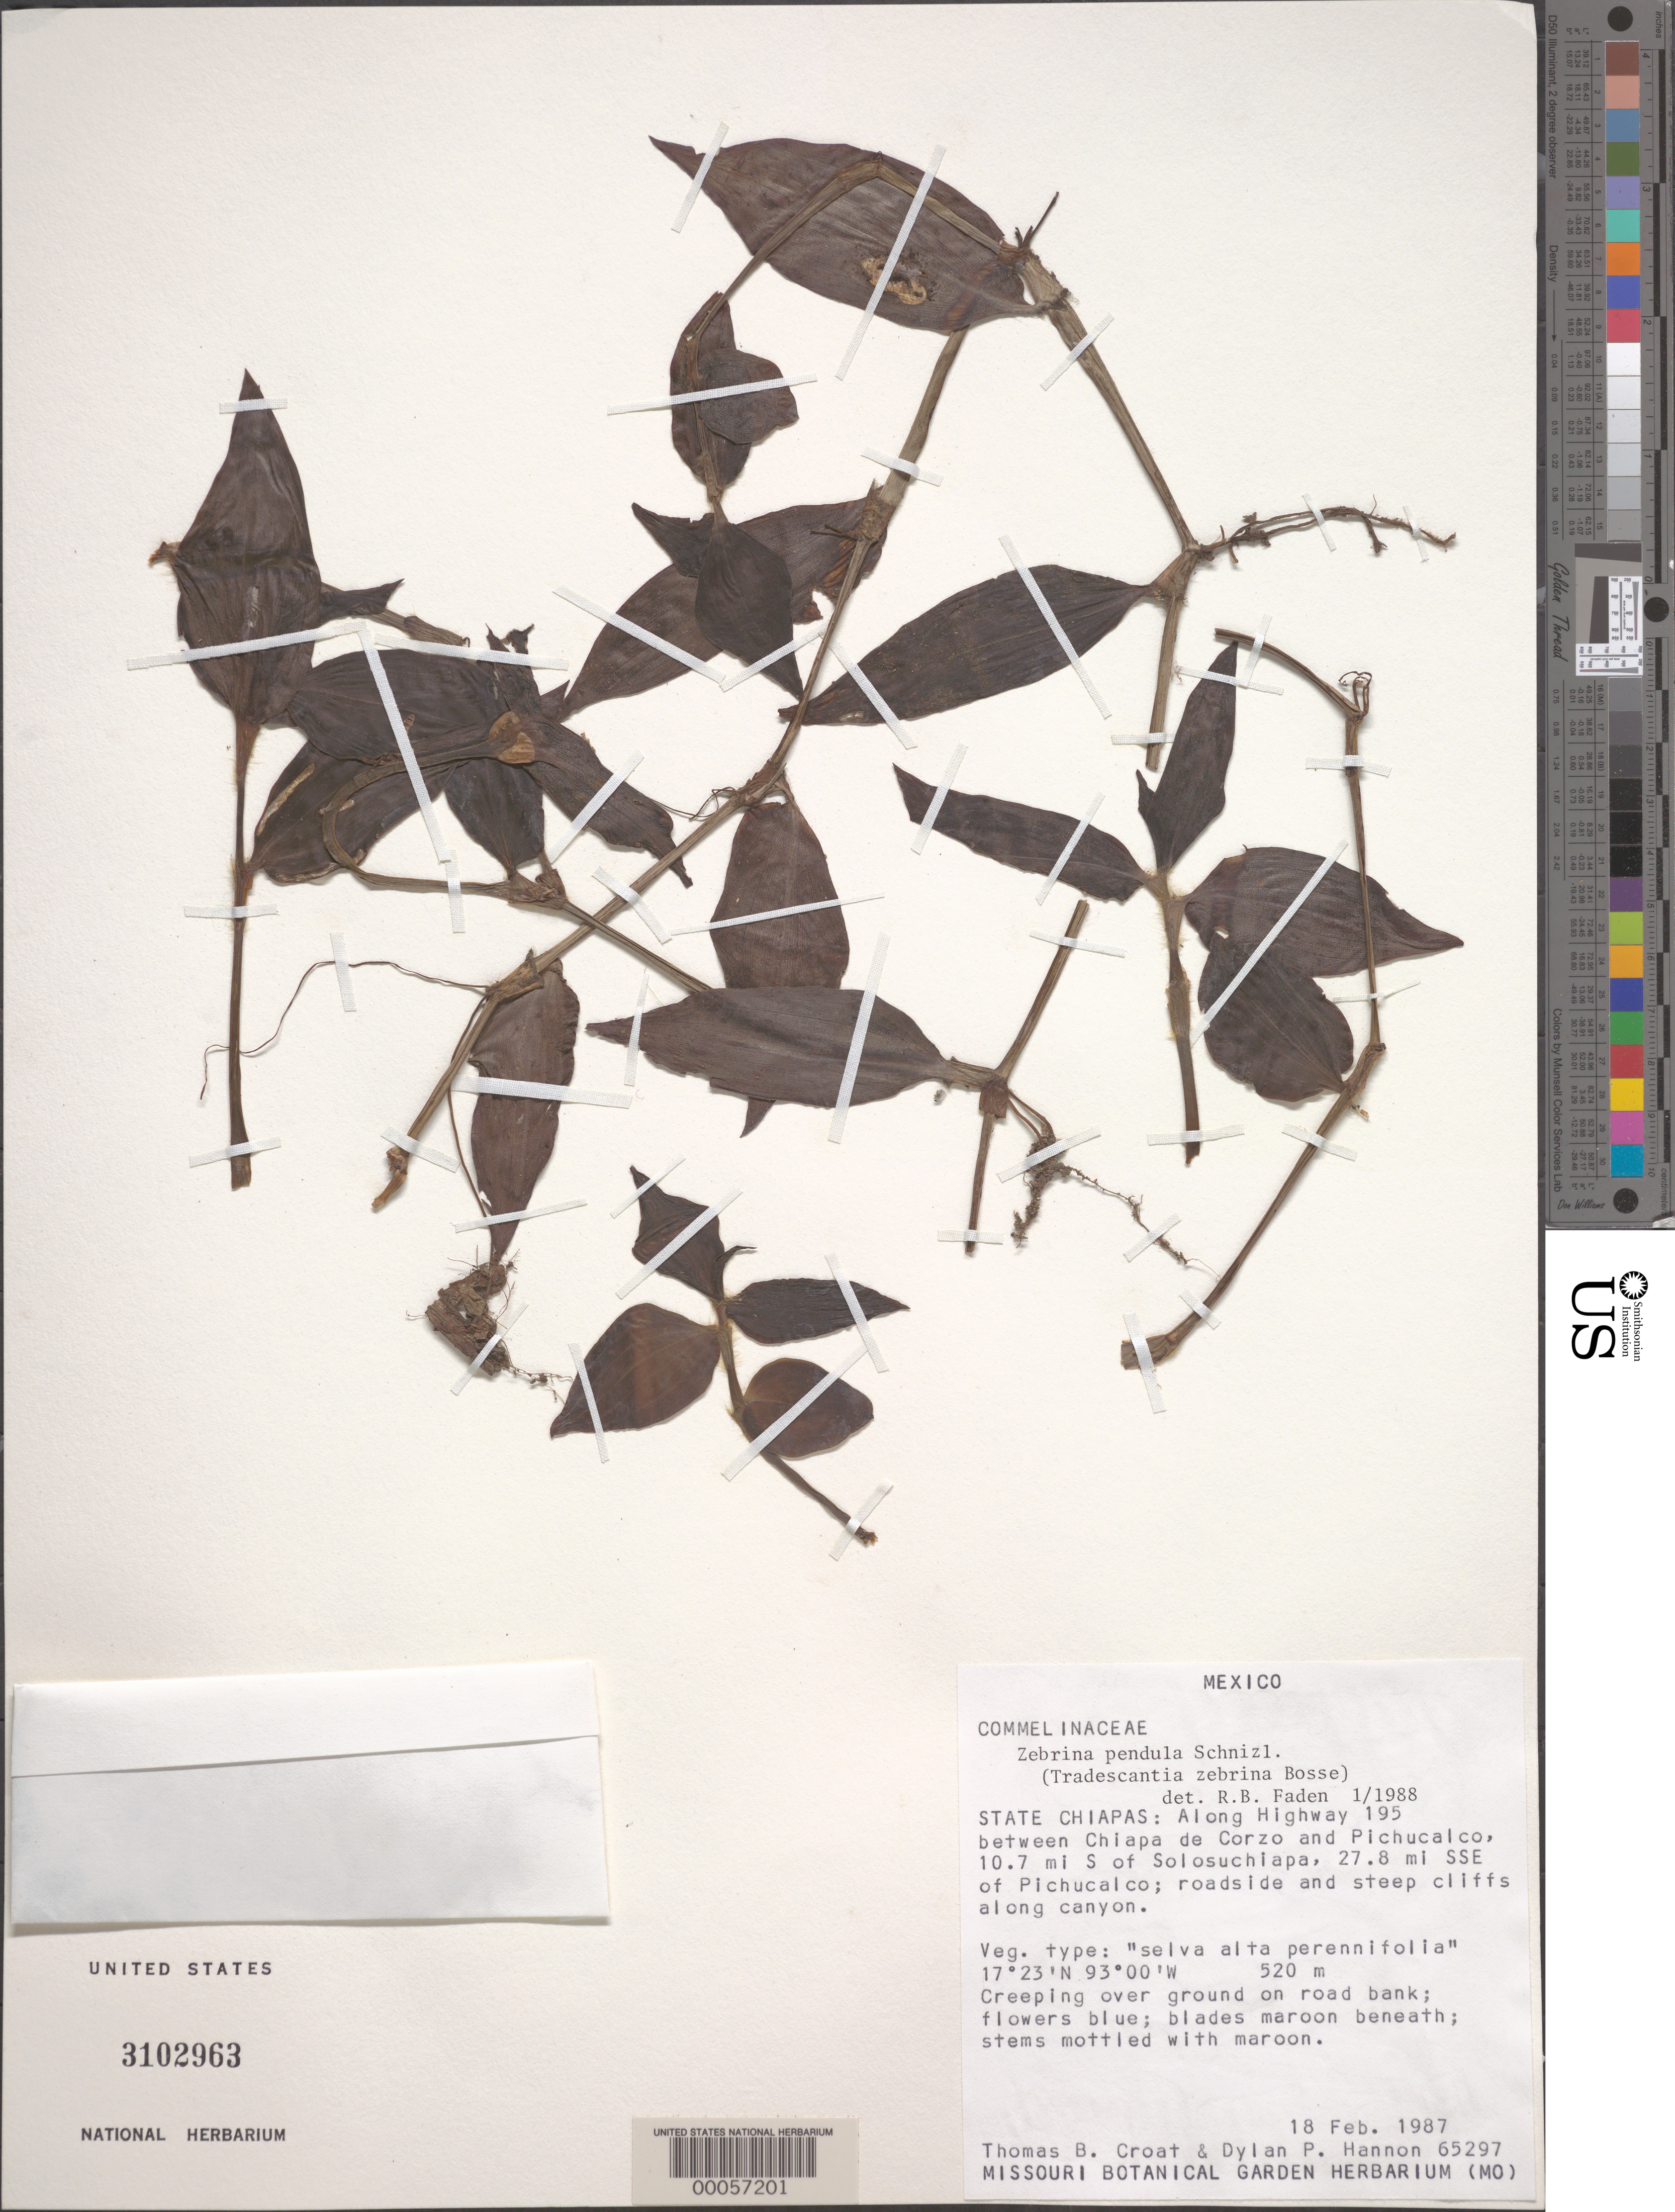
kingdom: Plantae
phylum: Tracheophyta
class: Liliopsida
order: Commelinales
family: Commelinaceae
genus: Tradescantia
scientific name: Tradescantia zebrina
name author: Bosse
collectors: T. B. Croat & D. Hannon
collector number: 65297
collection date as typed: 18 Feb 1987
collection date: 1987-02-18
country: Mexico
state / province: Chiapas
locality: Hwy 195 between chiapa de corzo and pichucaico, 10.7 mi. S of solosuchiapa, 27.8 mi. SSE of pichucaico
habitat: Roadside and steep cliffs along canyon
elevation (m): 520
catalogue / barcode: US 3102963